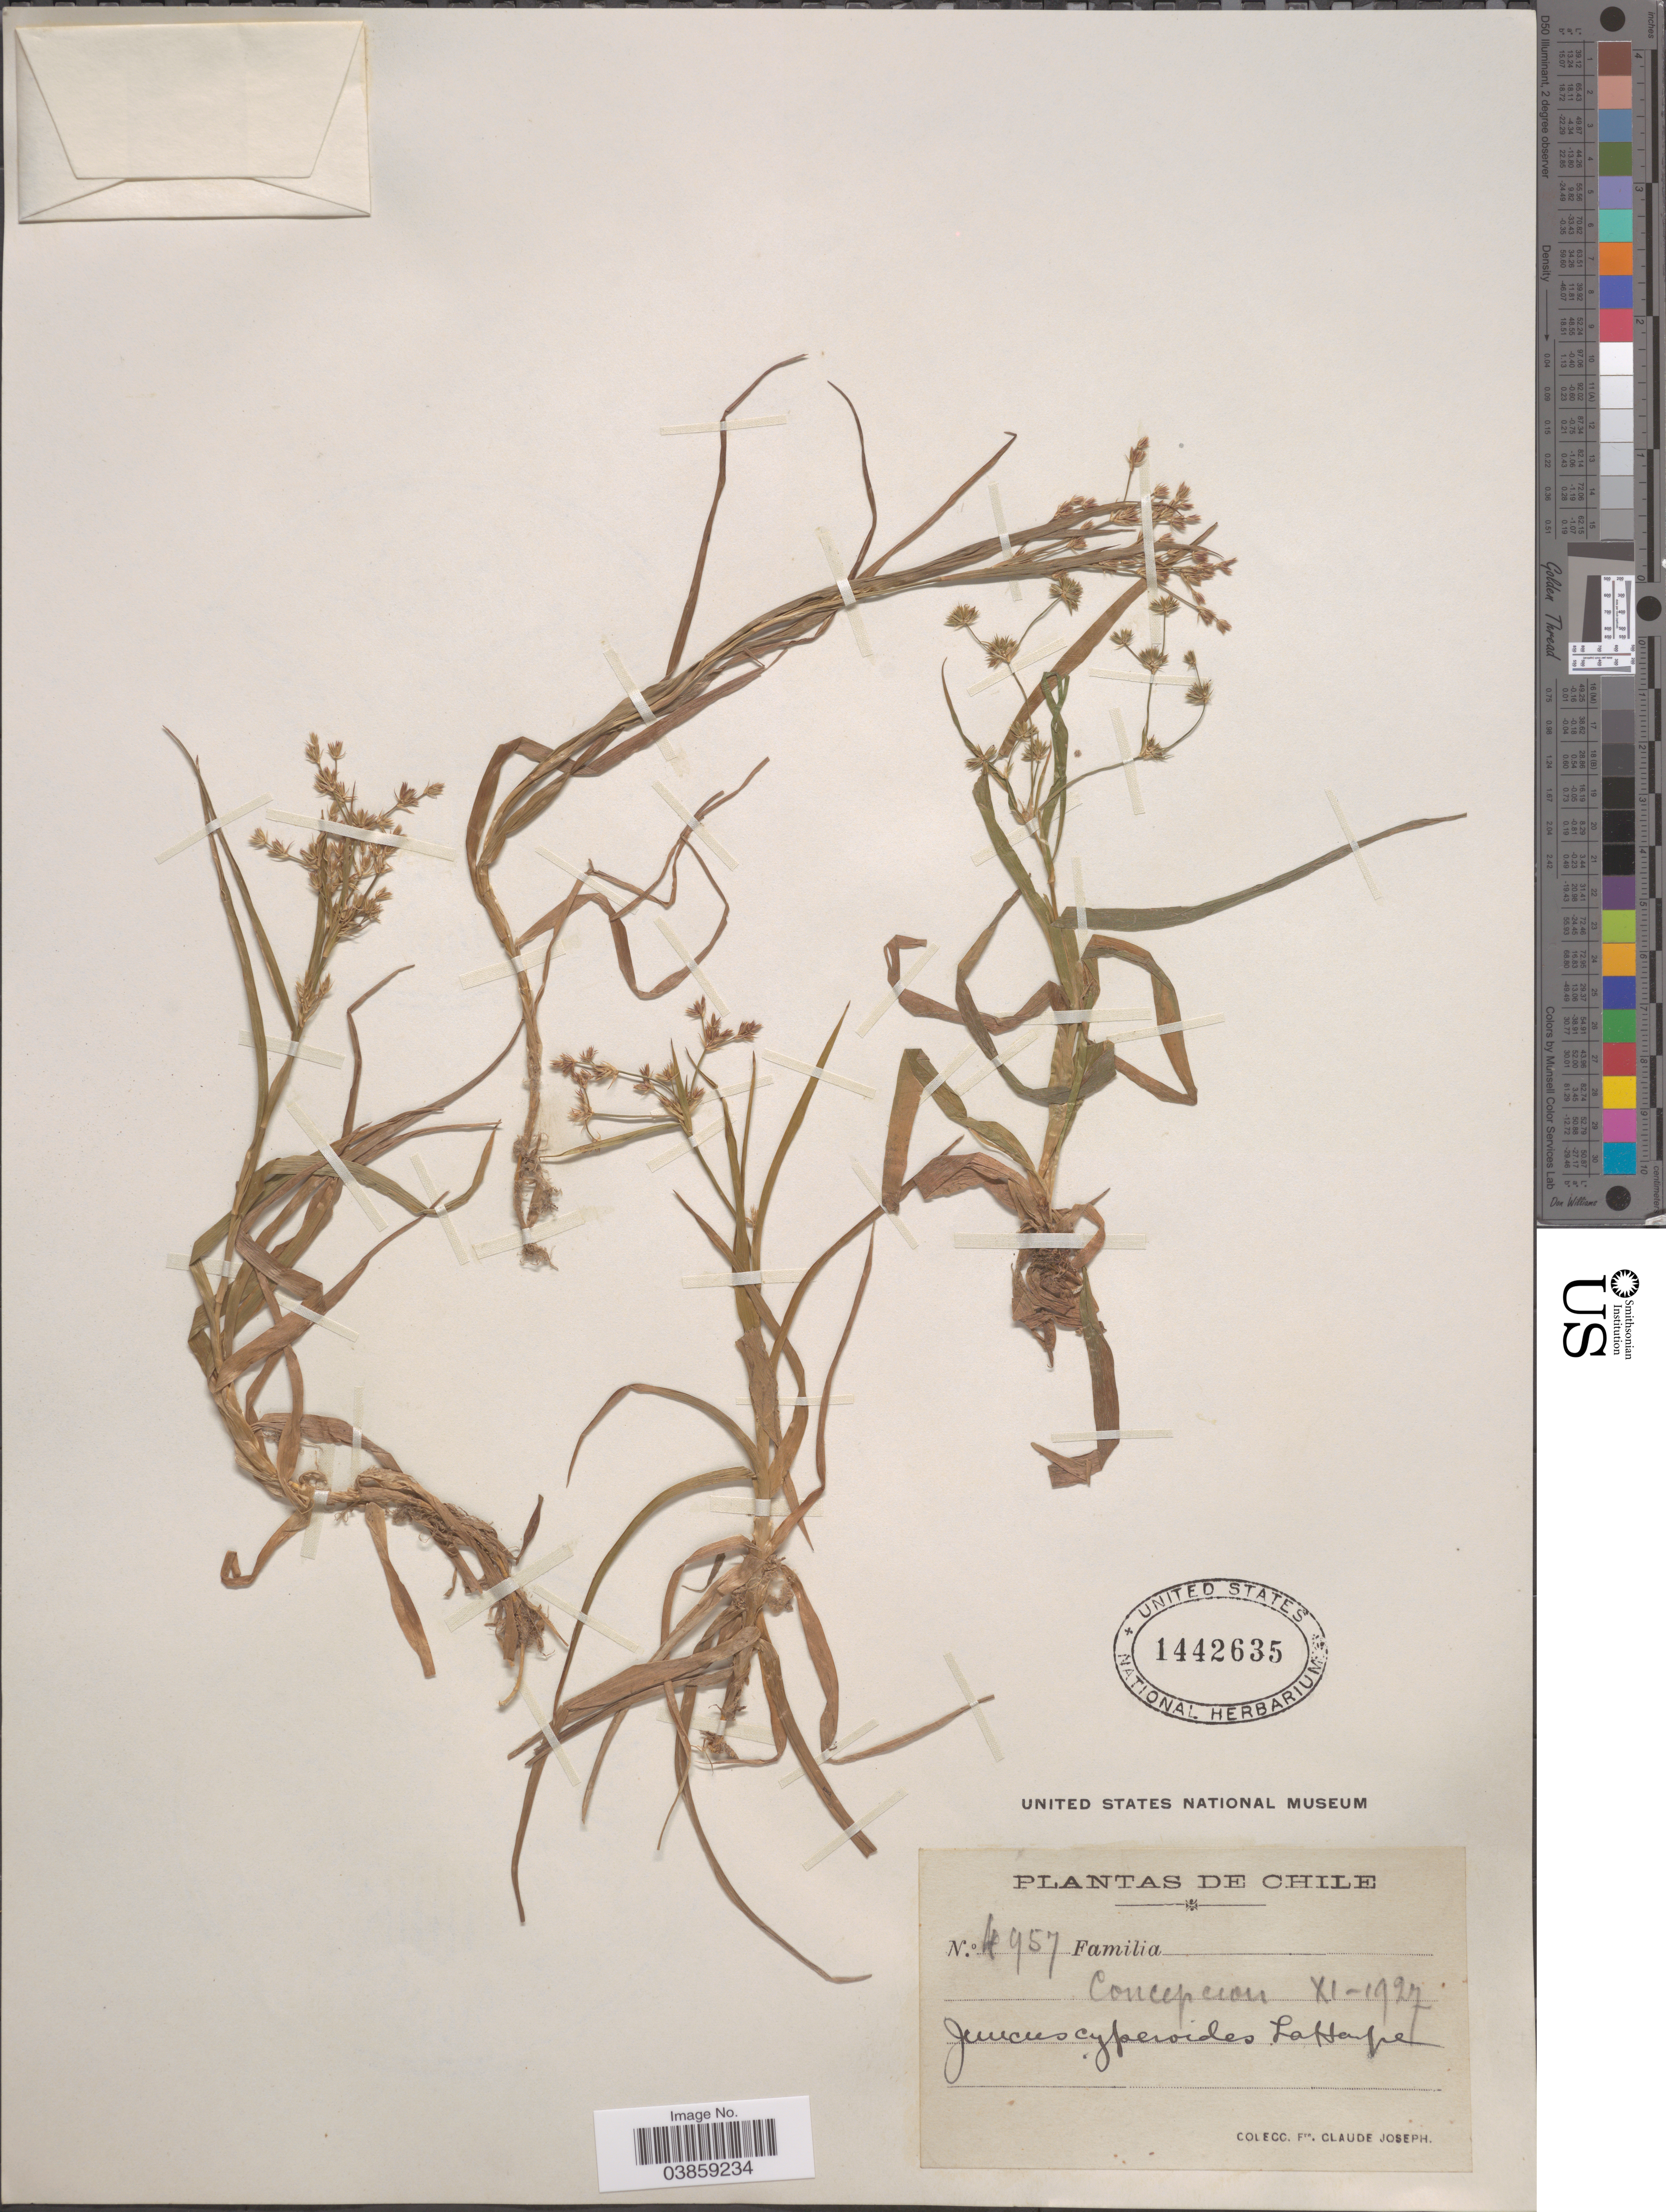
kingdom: Plantae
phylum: Tracheophyta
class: Liliopsida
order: Poales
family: Juncaceae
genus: Juncus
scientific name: Juncus cyperoides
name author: Laharpe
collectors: Frere Claude Joseph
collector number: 4957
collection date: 1927-11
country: Chile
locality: Concepcion.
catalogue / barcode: US 1442635